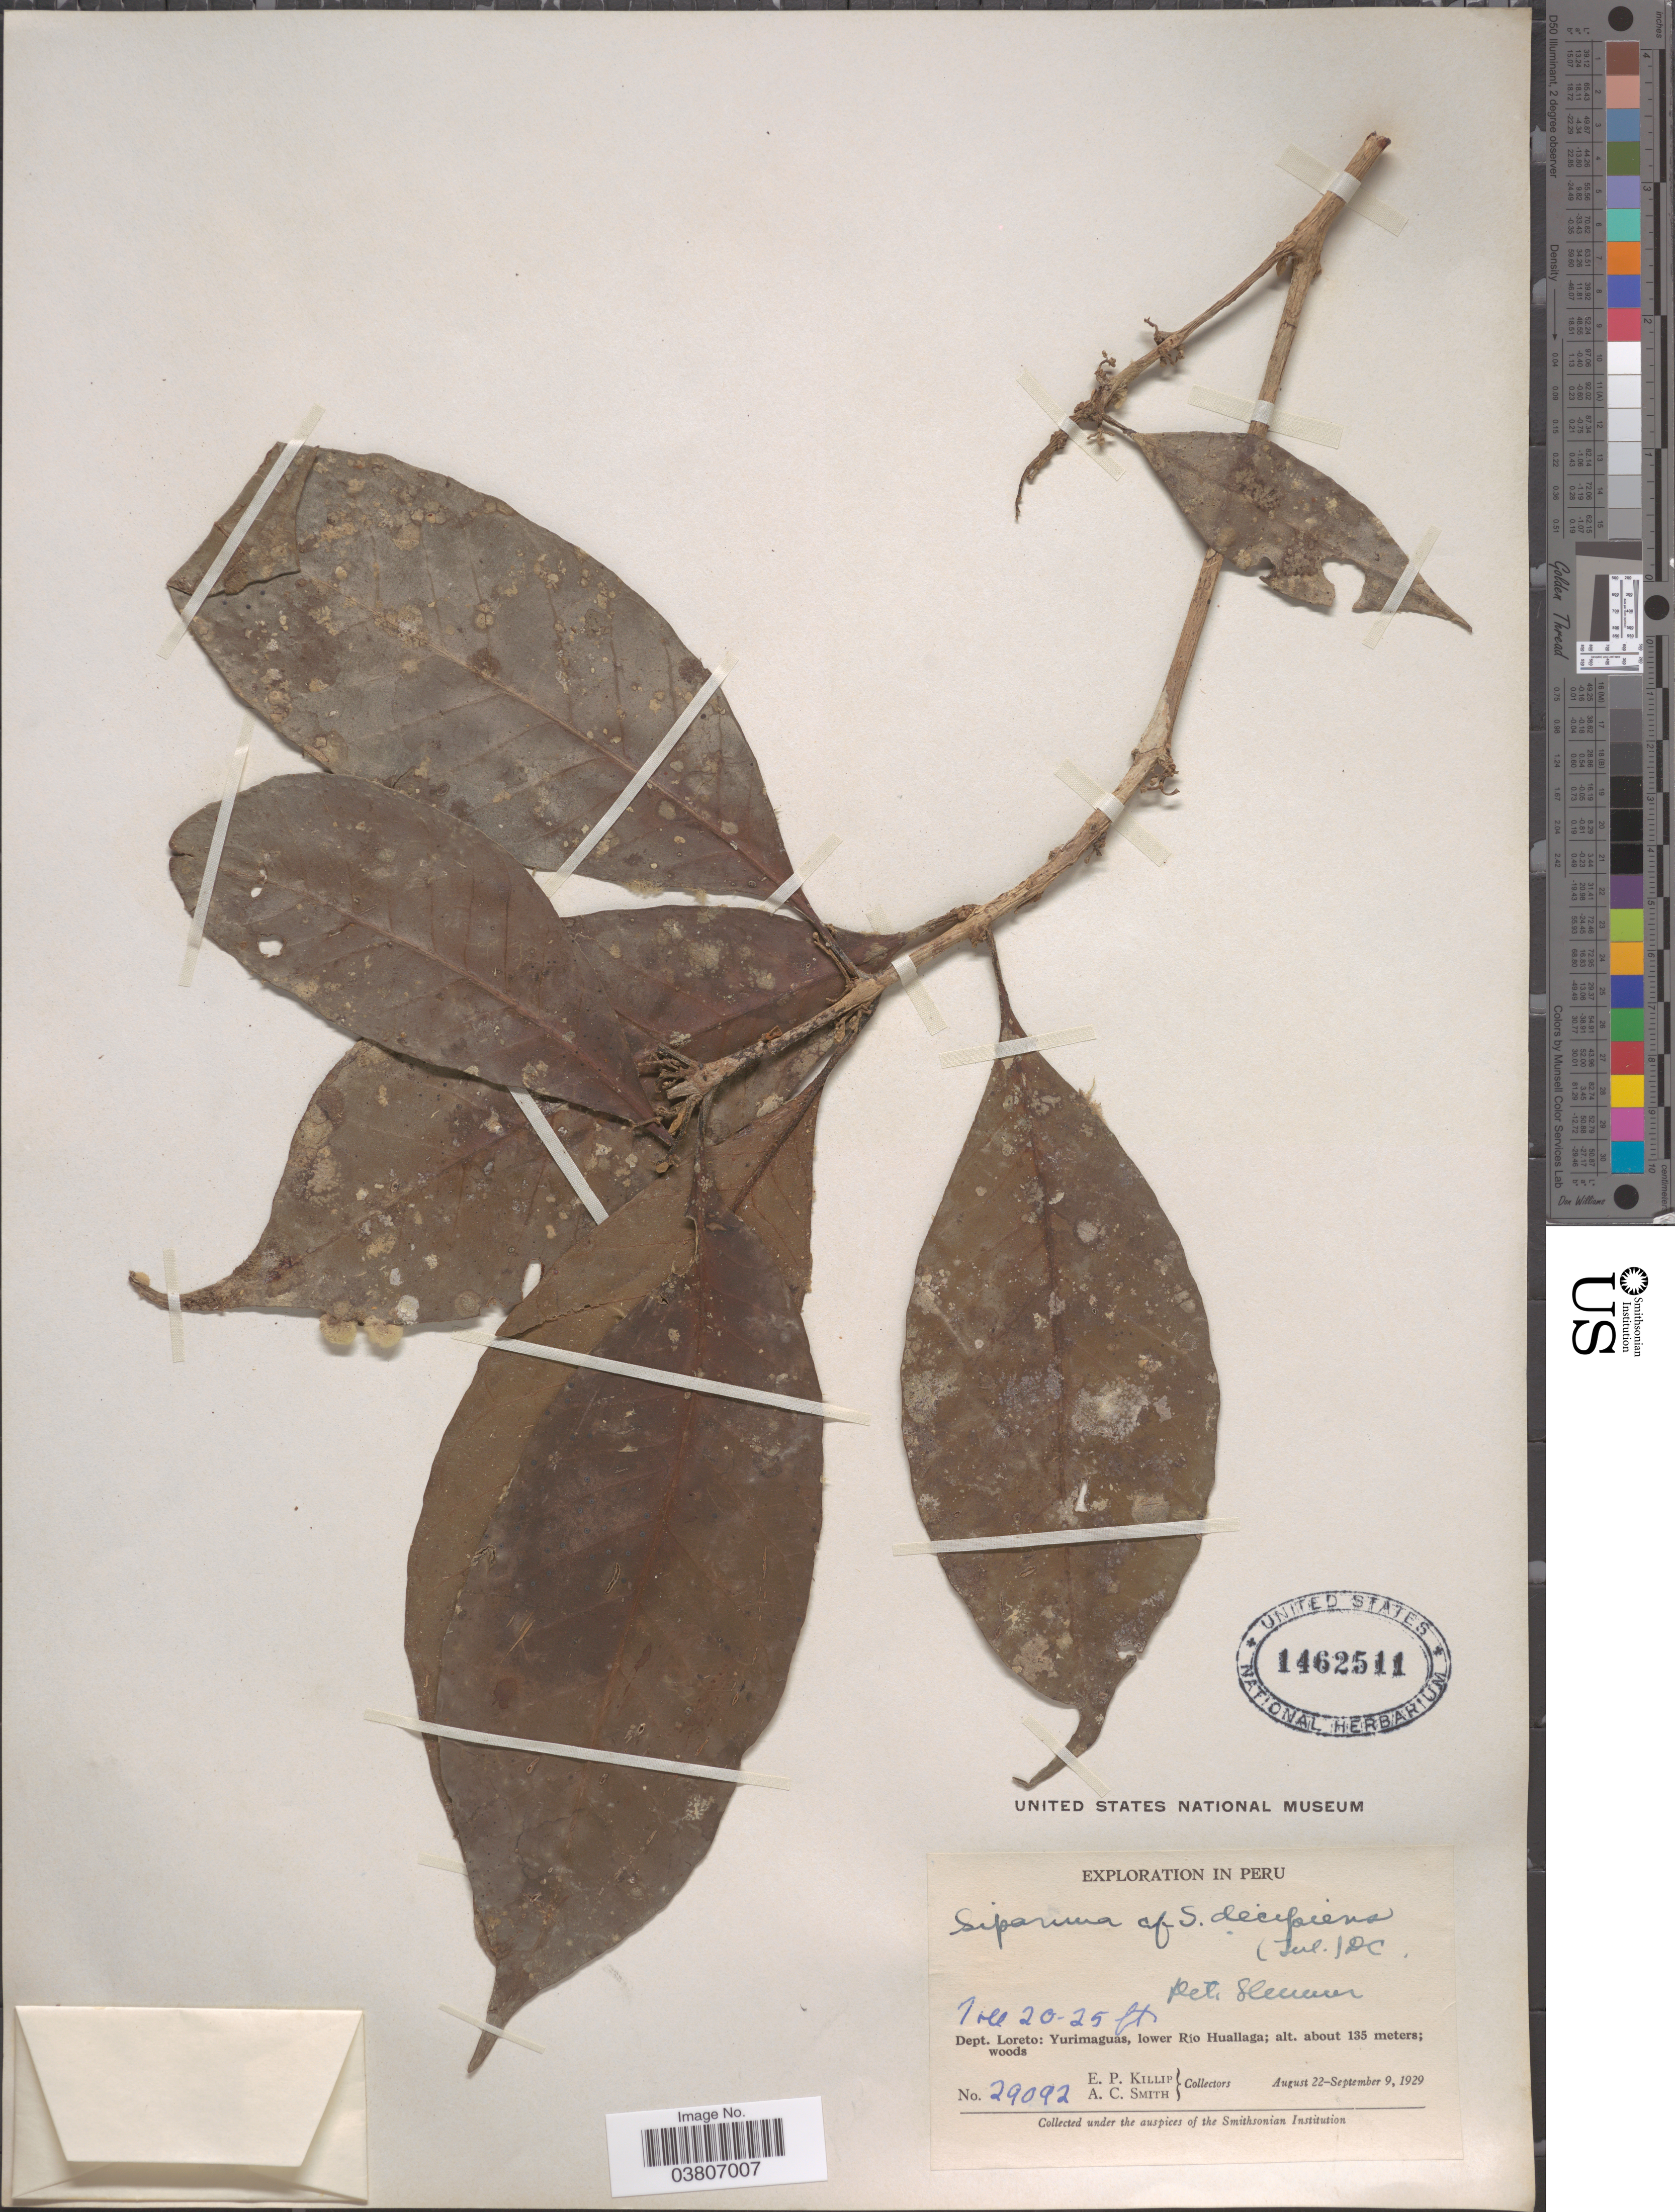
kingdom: Plantae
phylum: Tracheophyta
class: Magnoliopsida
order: Laurales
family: Siparunaceae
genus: Siparuna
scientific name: Siparuna decipiens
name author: (Tul.) A. DC.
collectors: E. P. Killip & A. C. Smith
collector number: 29092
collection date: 1929-08-22/1929-09-09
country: Peru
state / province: Loreto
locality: Dept. Loreto: Yurimaguas, lower Río Huallaga.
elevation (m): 135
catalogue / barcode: US 1462511